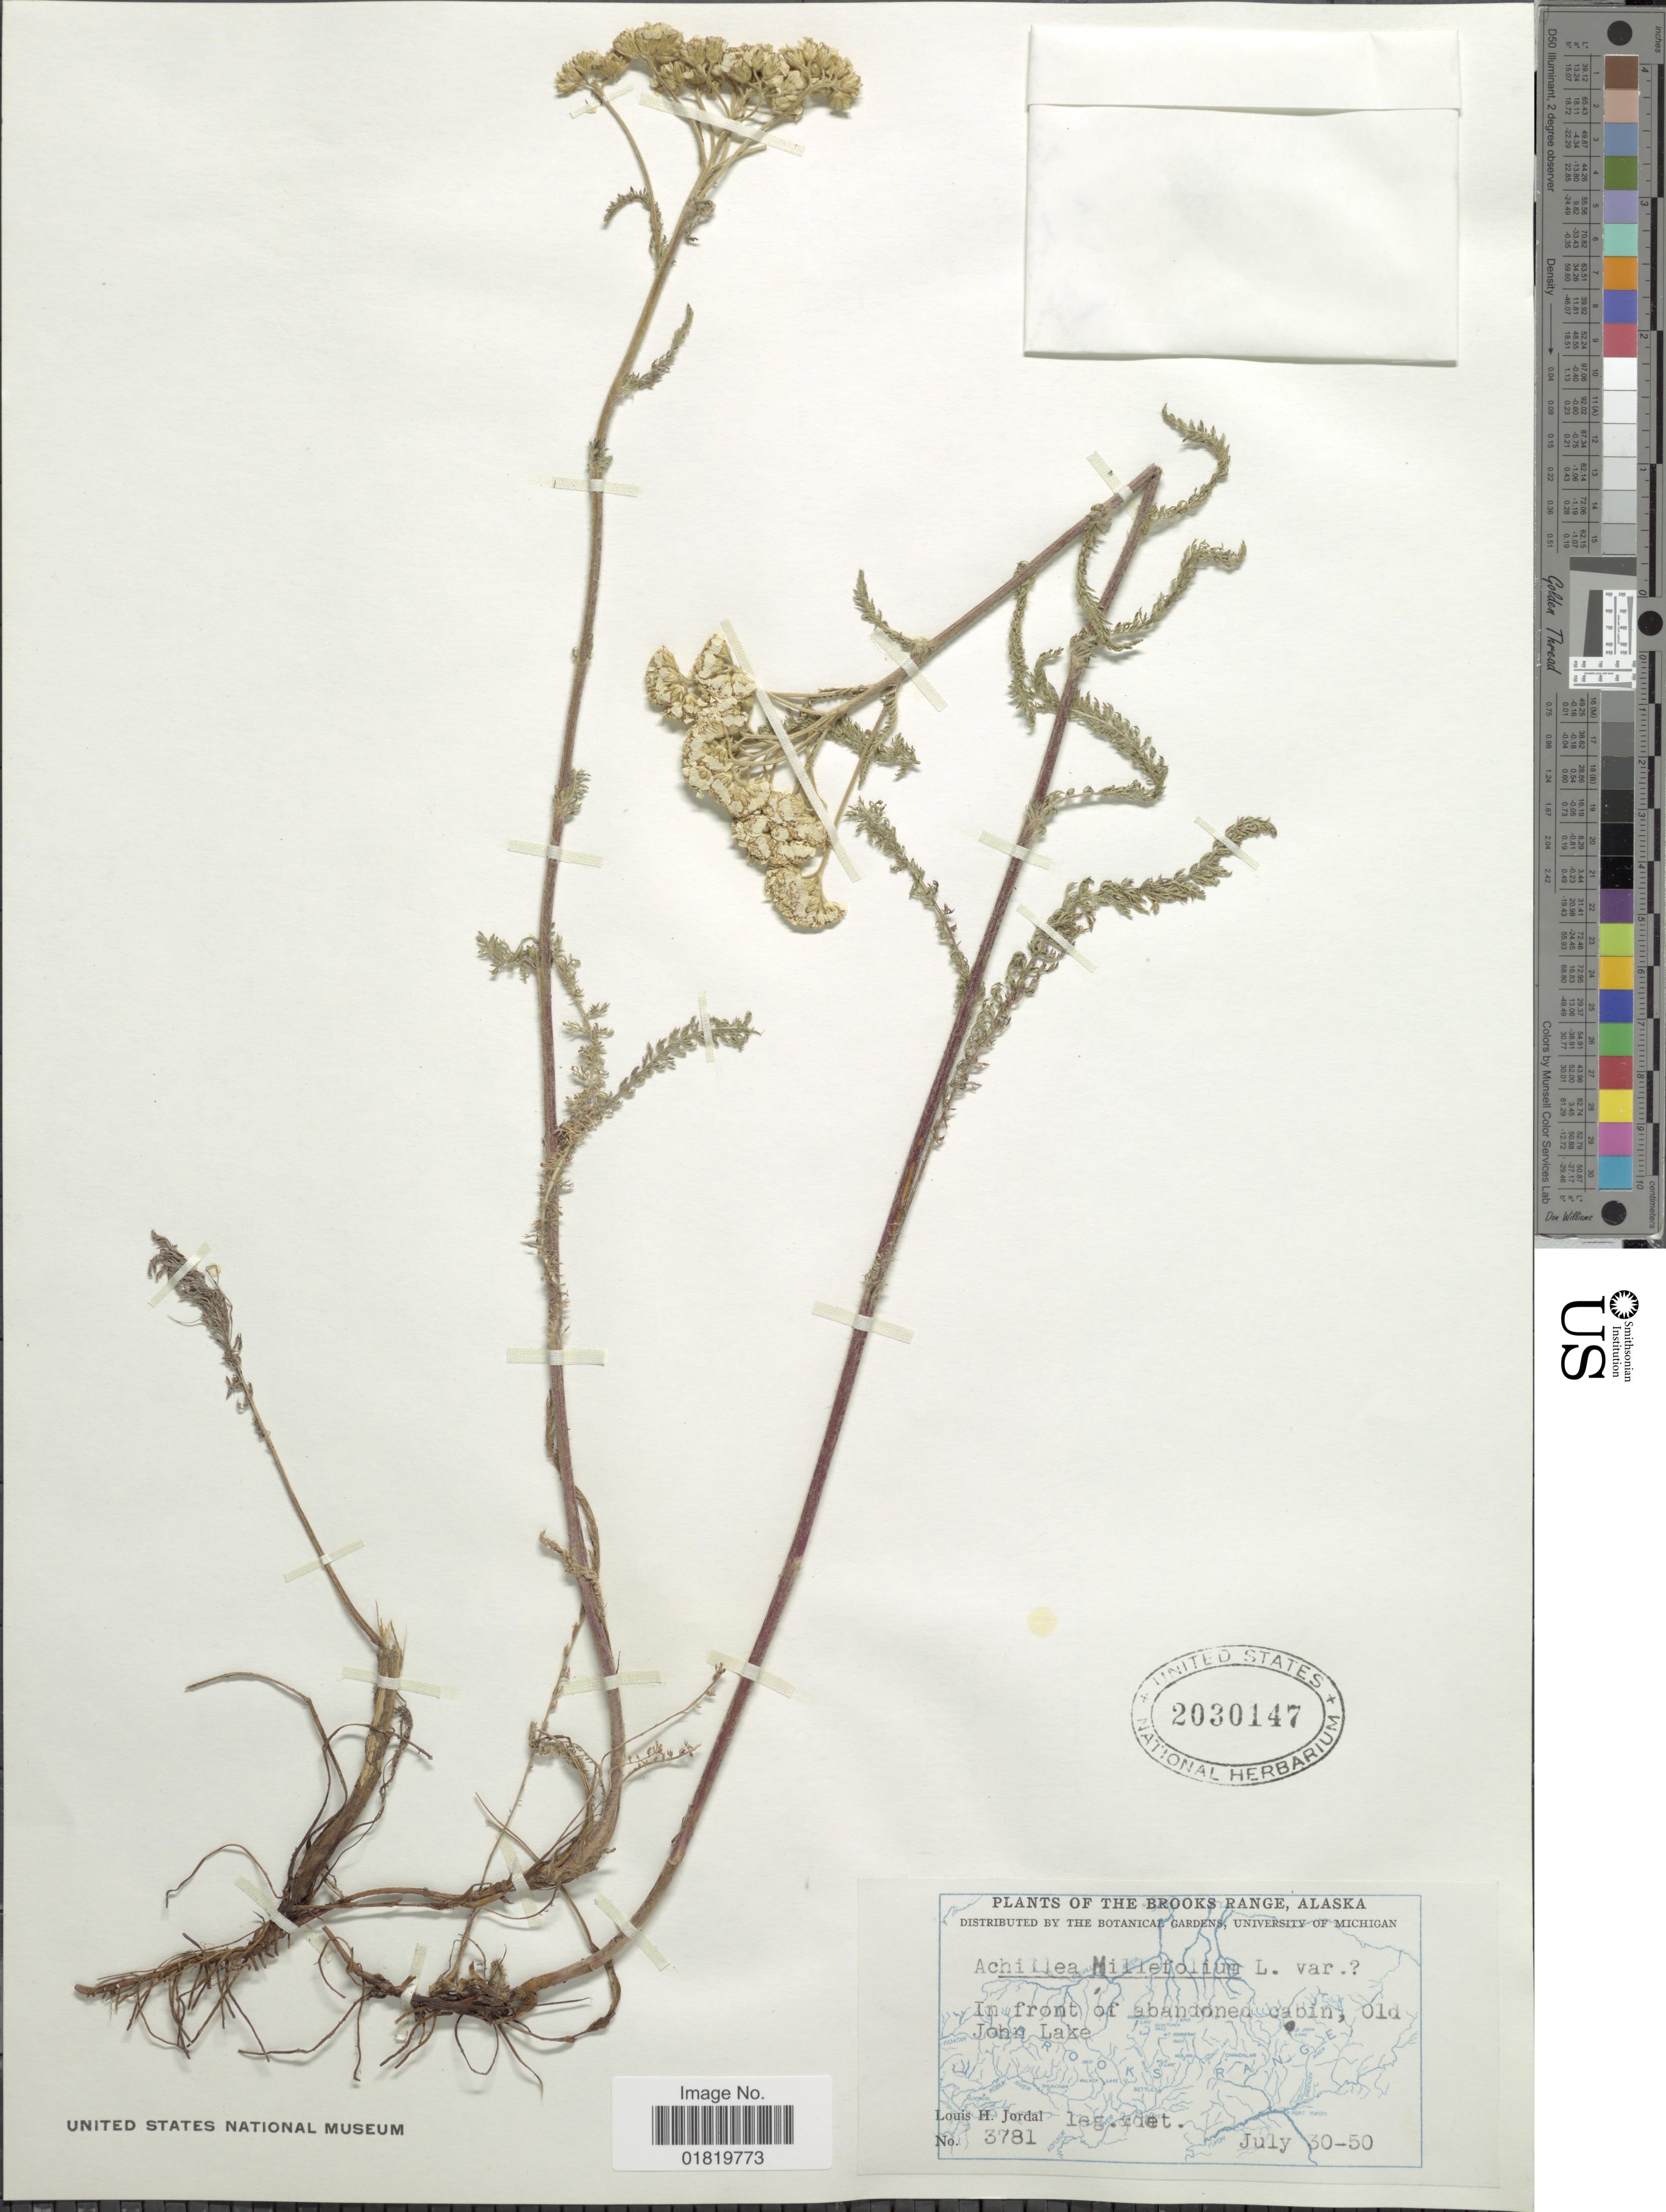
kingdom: Plantae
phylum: Tracheophyta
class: Magnoliopsida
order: Asterales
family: Asteraceae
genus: Achillea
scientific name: Achillea borealis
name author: Bong.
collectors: L. Jordal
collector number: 3781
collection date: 1950-07-30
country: United States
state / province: Alaska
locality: Brooks Range, In front of abandoned cabin, Old John Lake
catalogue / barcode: US 2030147